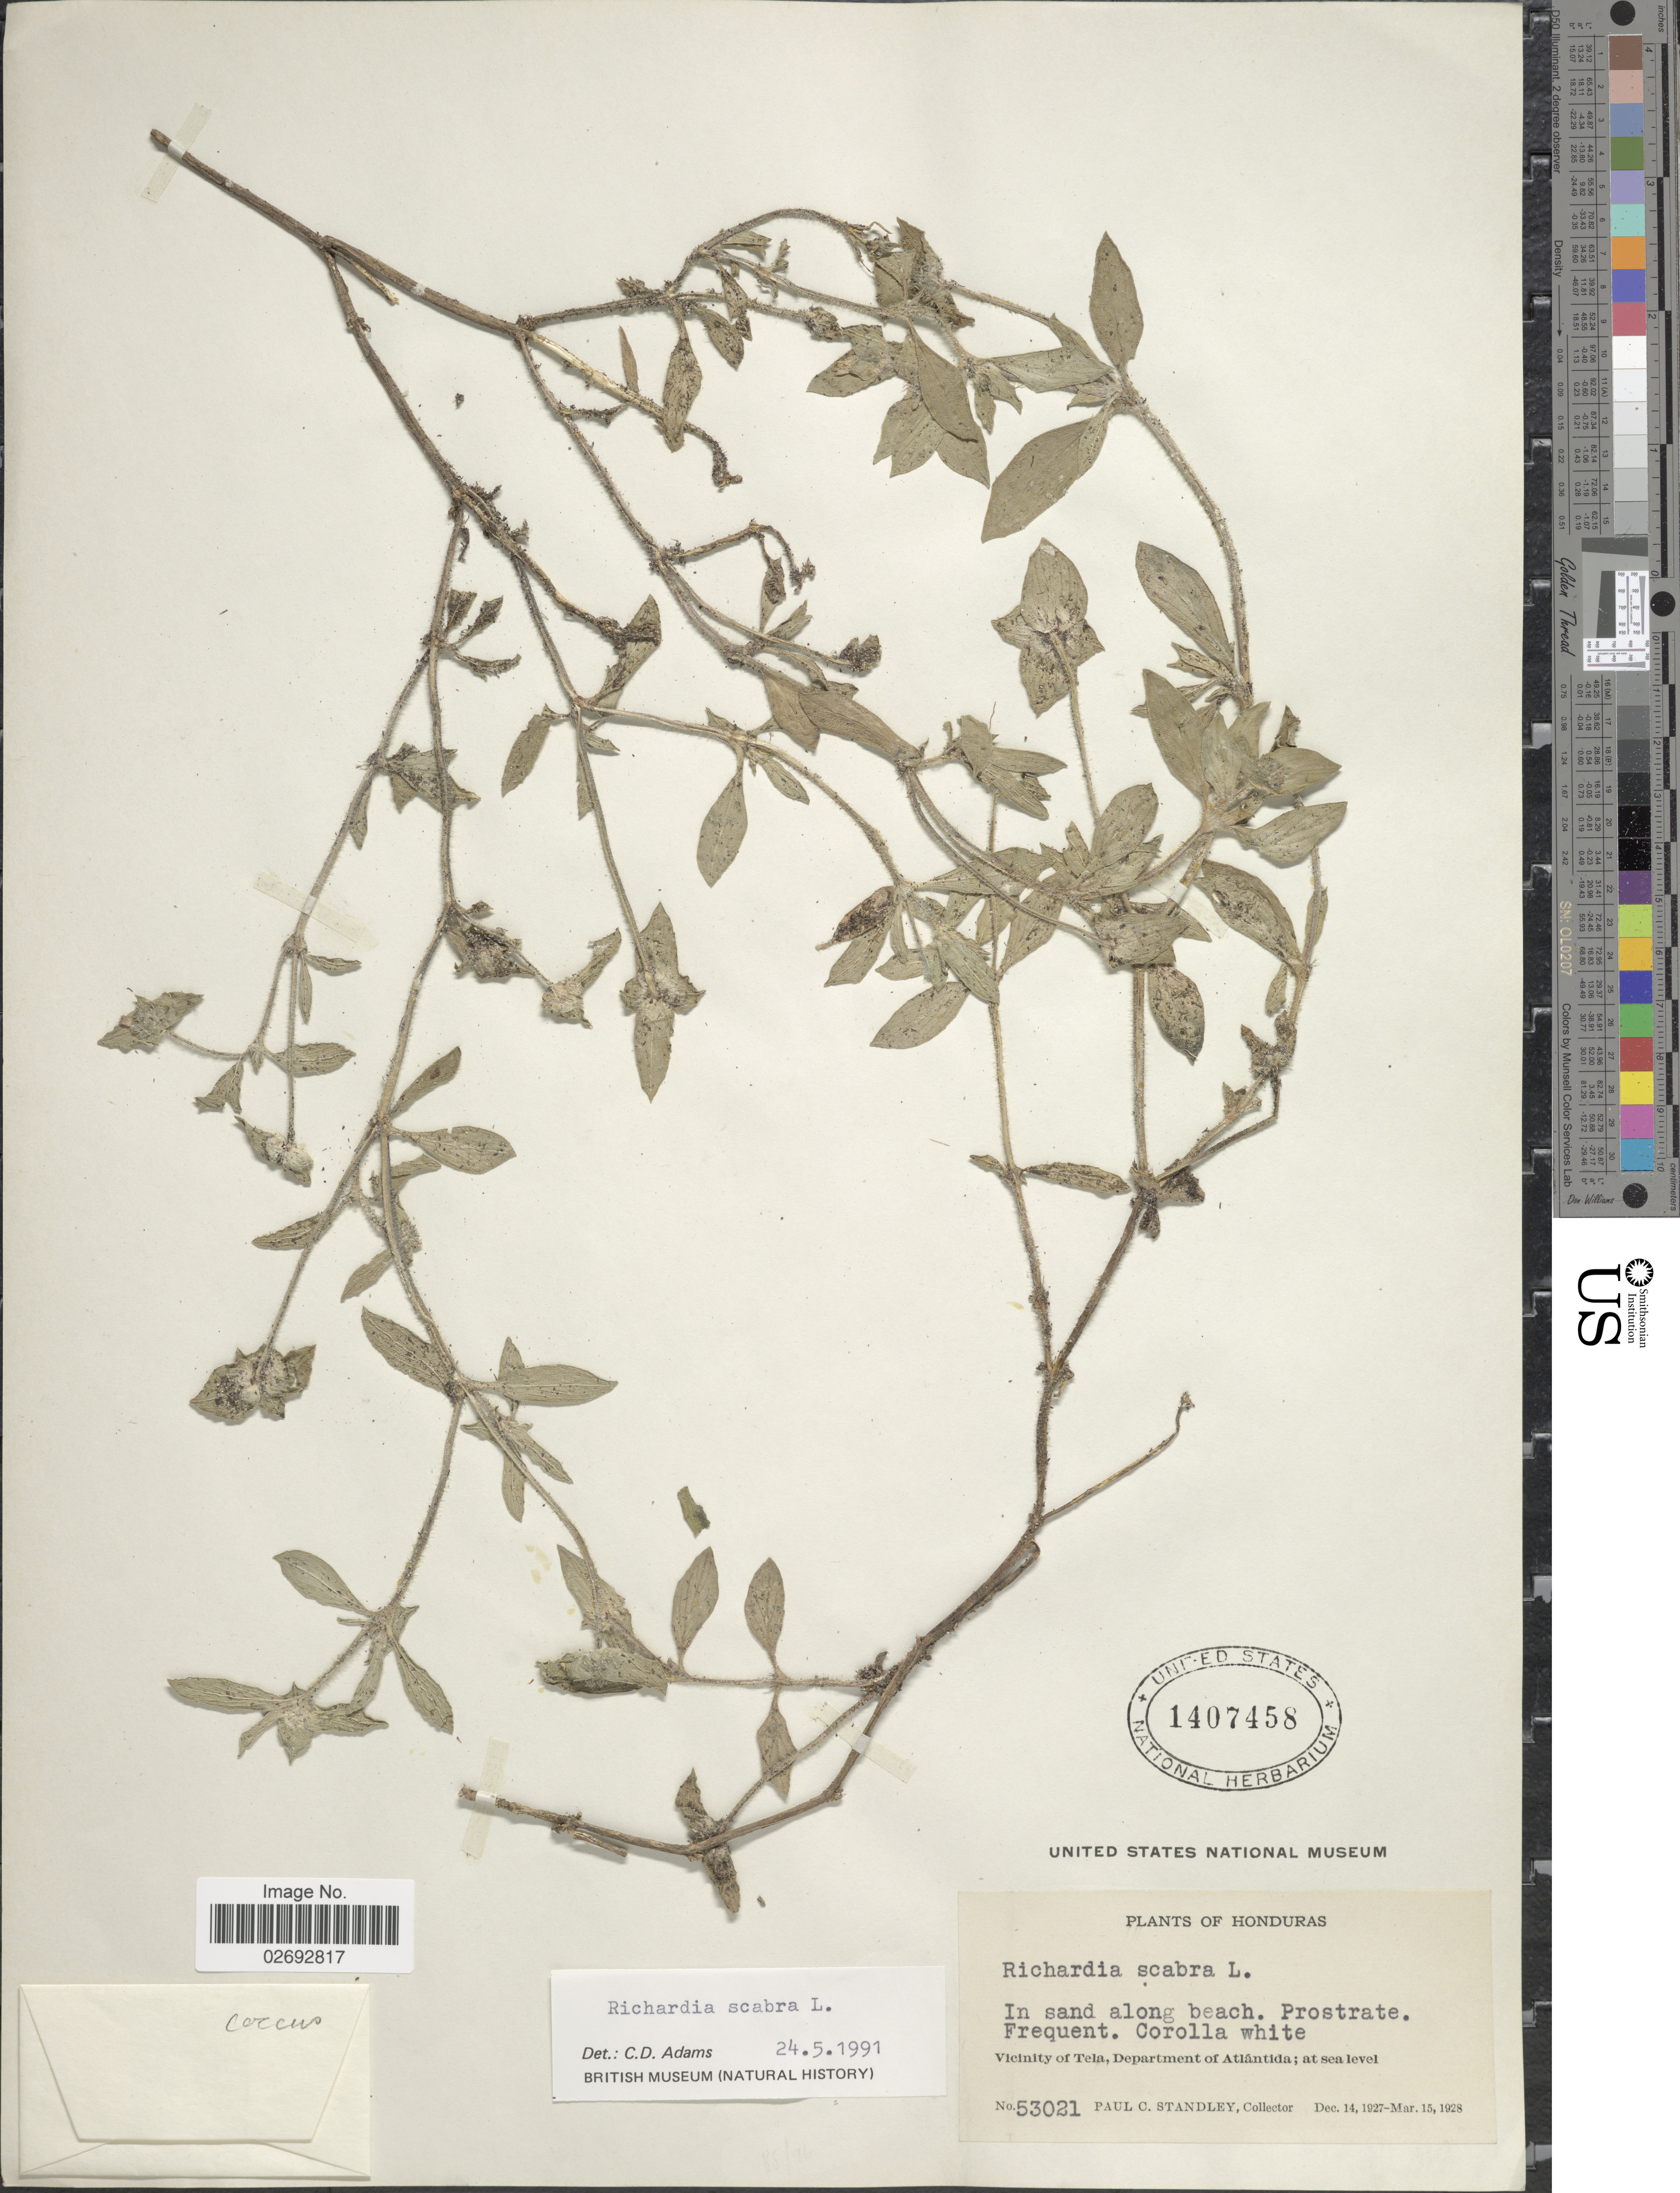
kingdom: Plantae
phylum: Tracheophyta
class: Magnoliopsida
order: Gentianales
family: Rubiaceae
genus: Richardia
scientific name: Richardia scabra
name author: L.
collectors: P. C. Standley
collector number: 53021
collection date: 1927-12-14/1928-03-15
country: Honduras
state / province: Atlántida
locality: Vicinity of Tela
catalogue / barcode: US 1407458